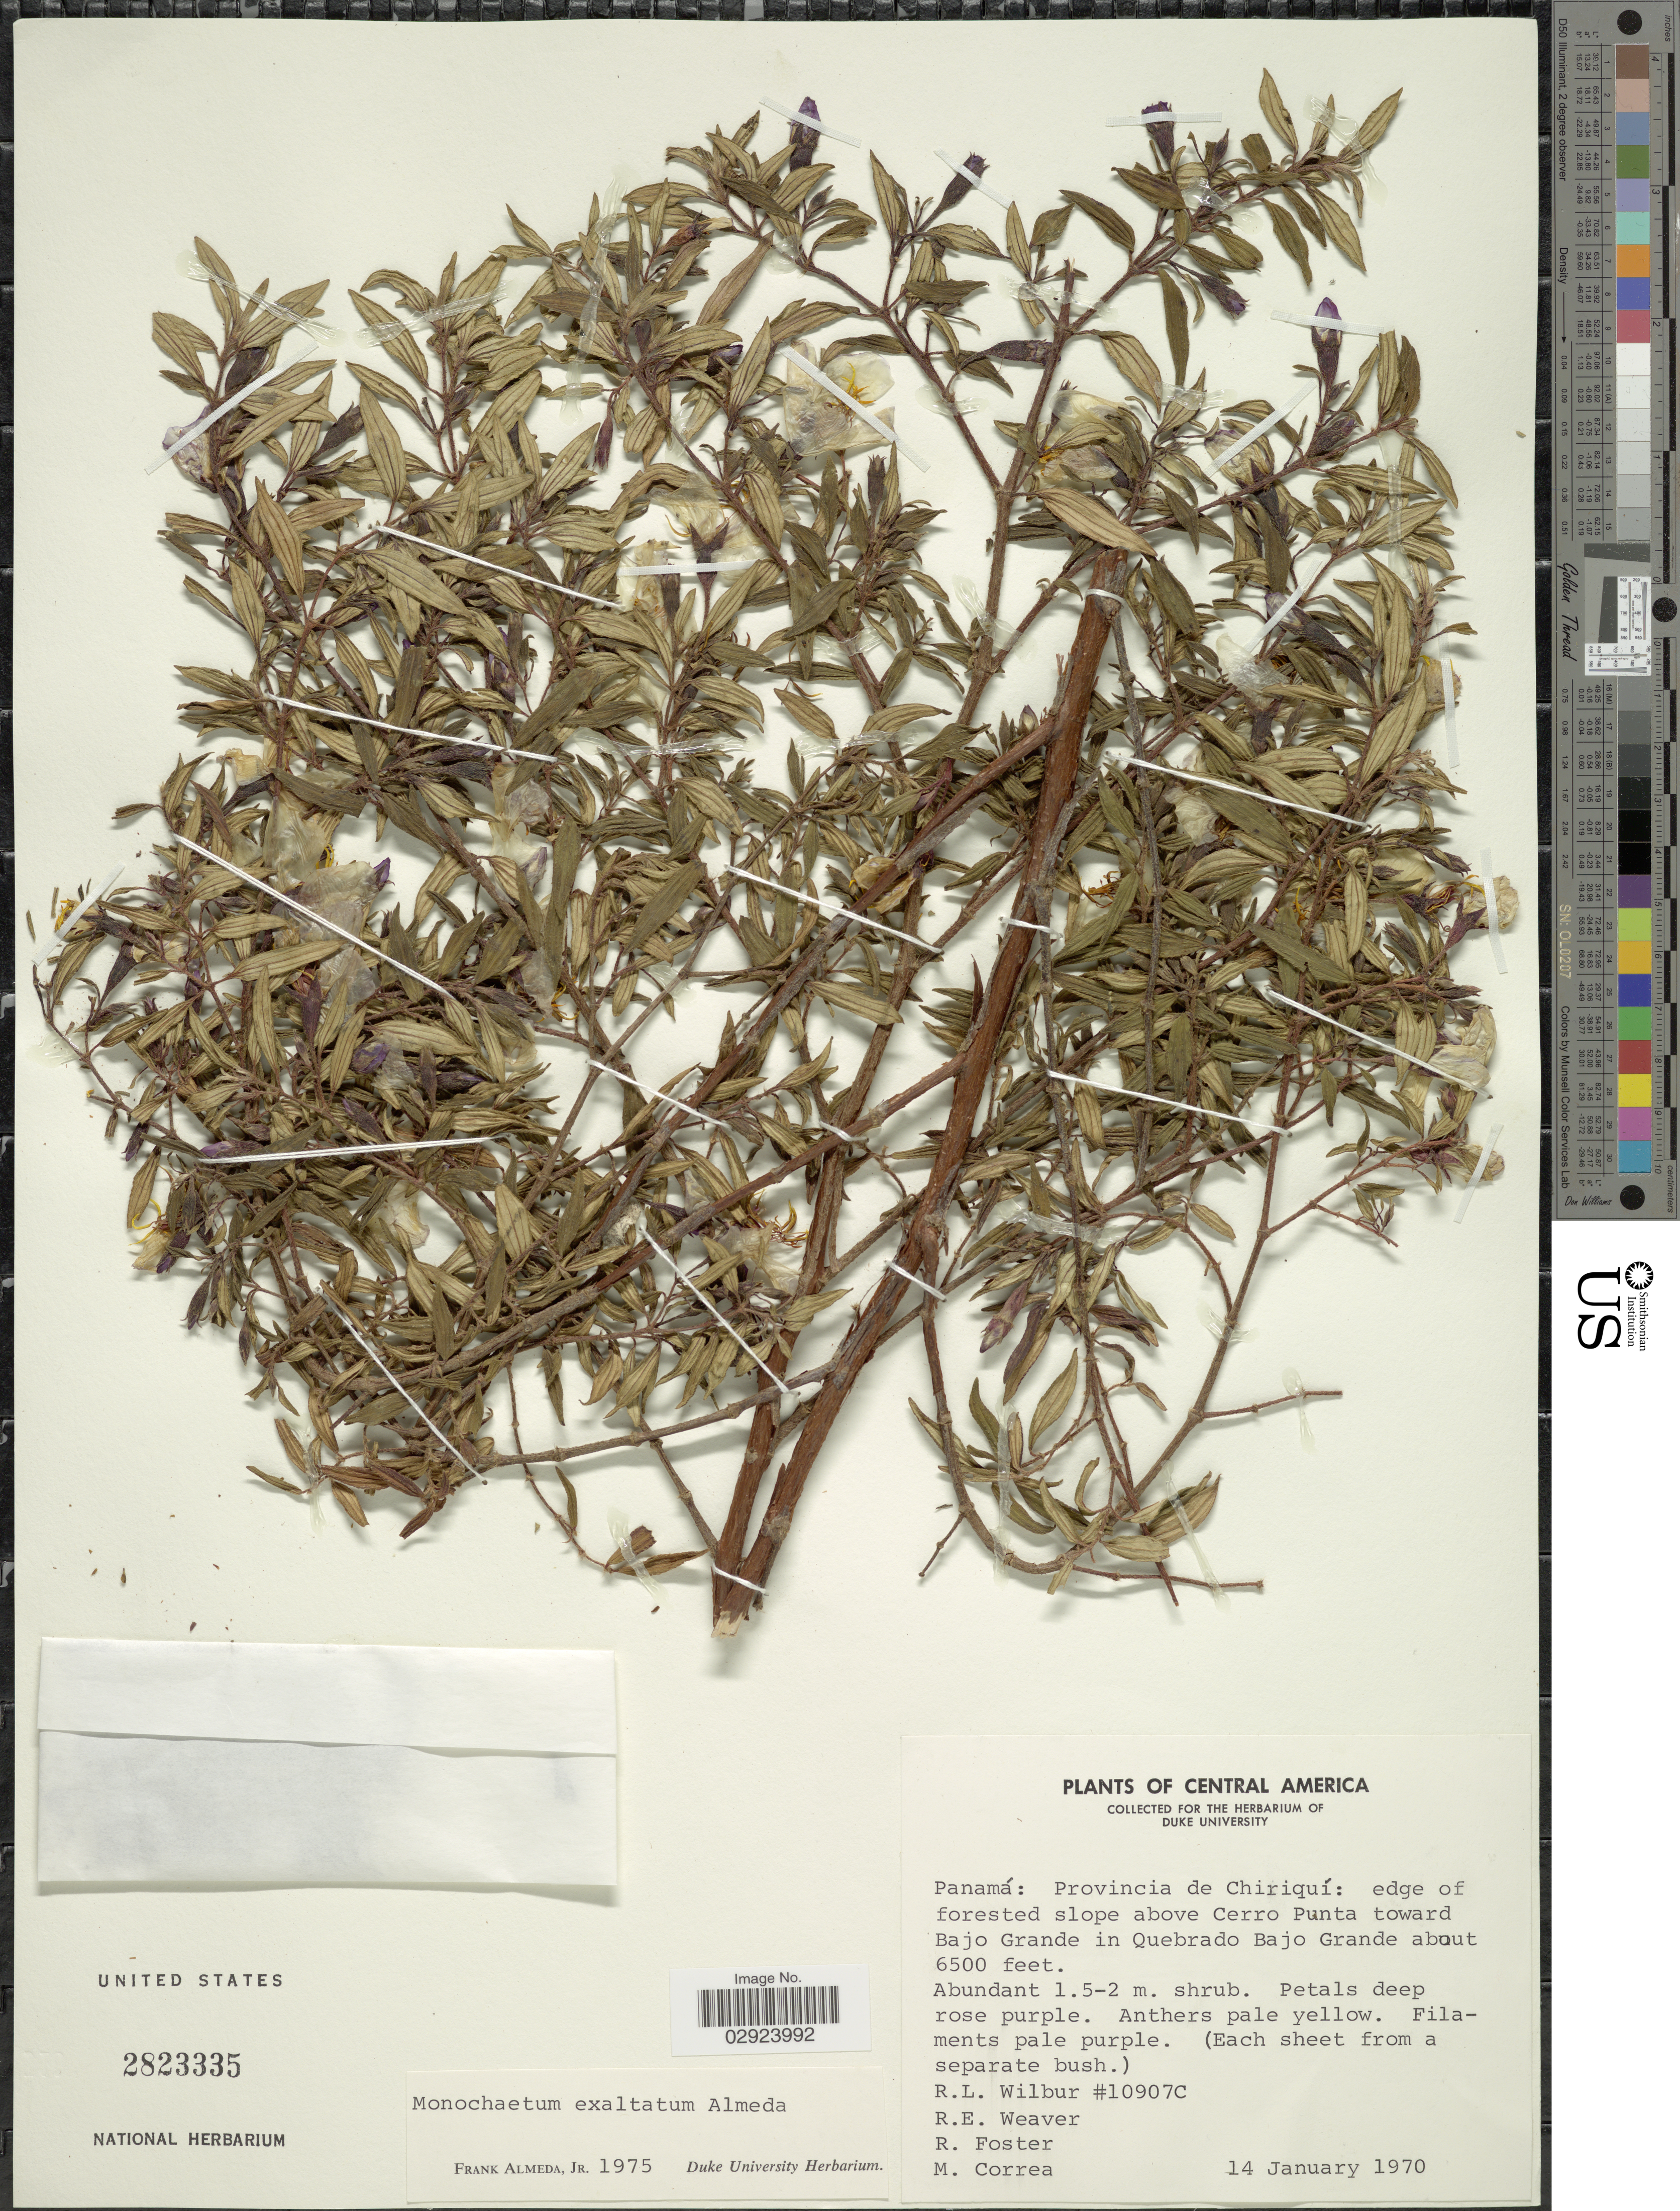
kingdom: Plantae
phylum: Tracheophyta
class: Magnoliopsida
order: Myrtales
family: Melastomataceae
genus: Monochaetum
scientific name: Monochaetum exaltatum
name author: Almeda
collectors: R. L. Wilbur, R. E. Weaver, R. Foster & M. Correa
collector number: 10907C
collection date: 1971-01-14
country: Panama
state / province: Chiriqui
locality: Edge of forested slope above Cerro Punta toward Bajo Grande in Quebrado Bajo Grande.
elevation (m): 1981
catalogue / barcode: US 2823335